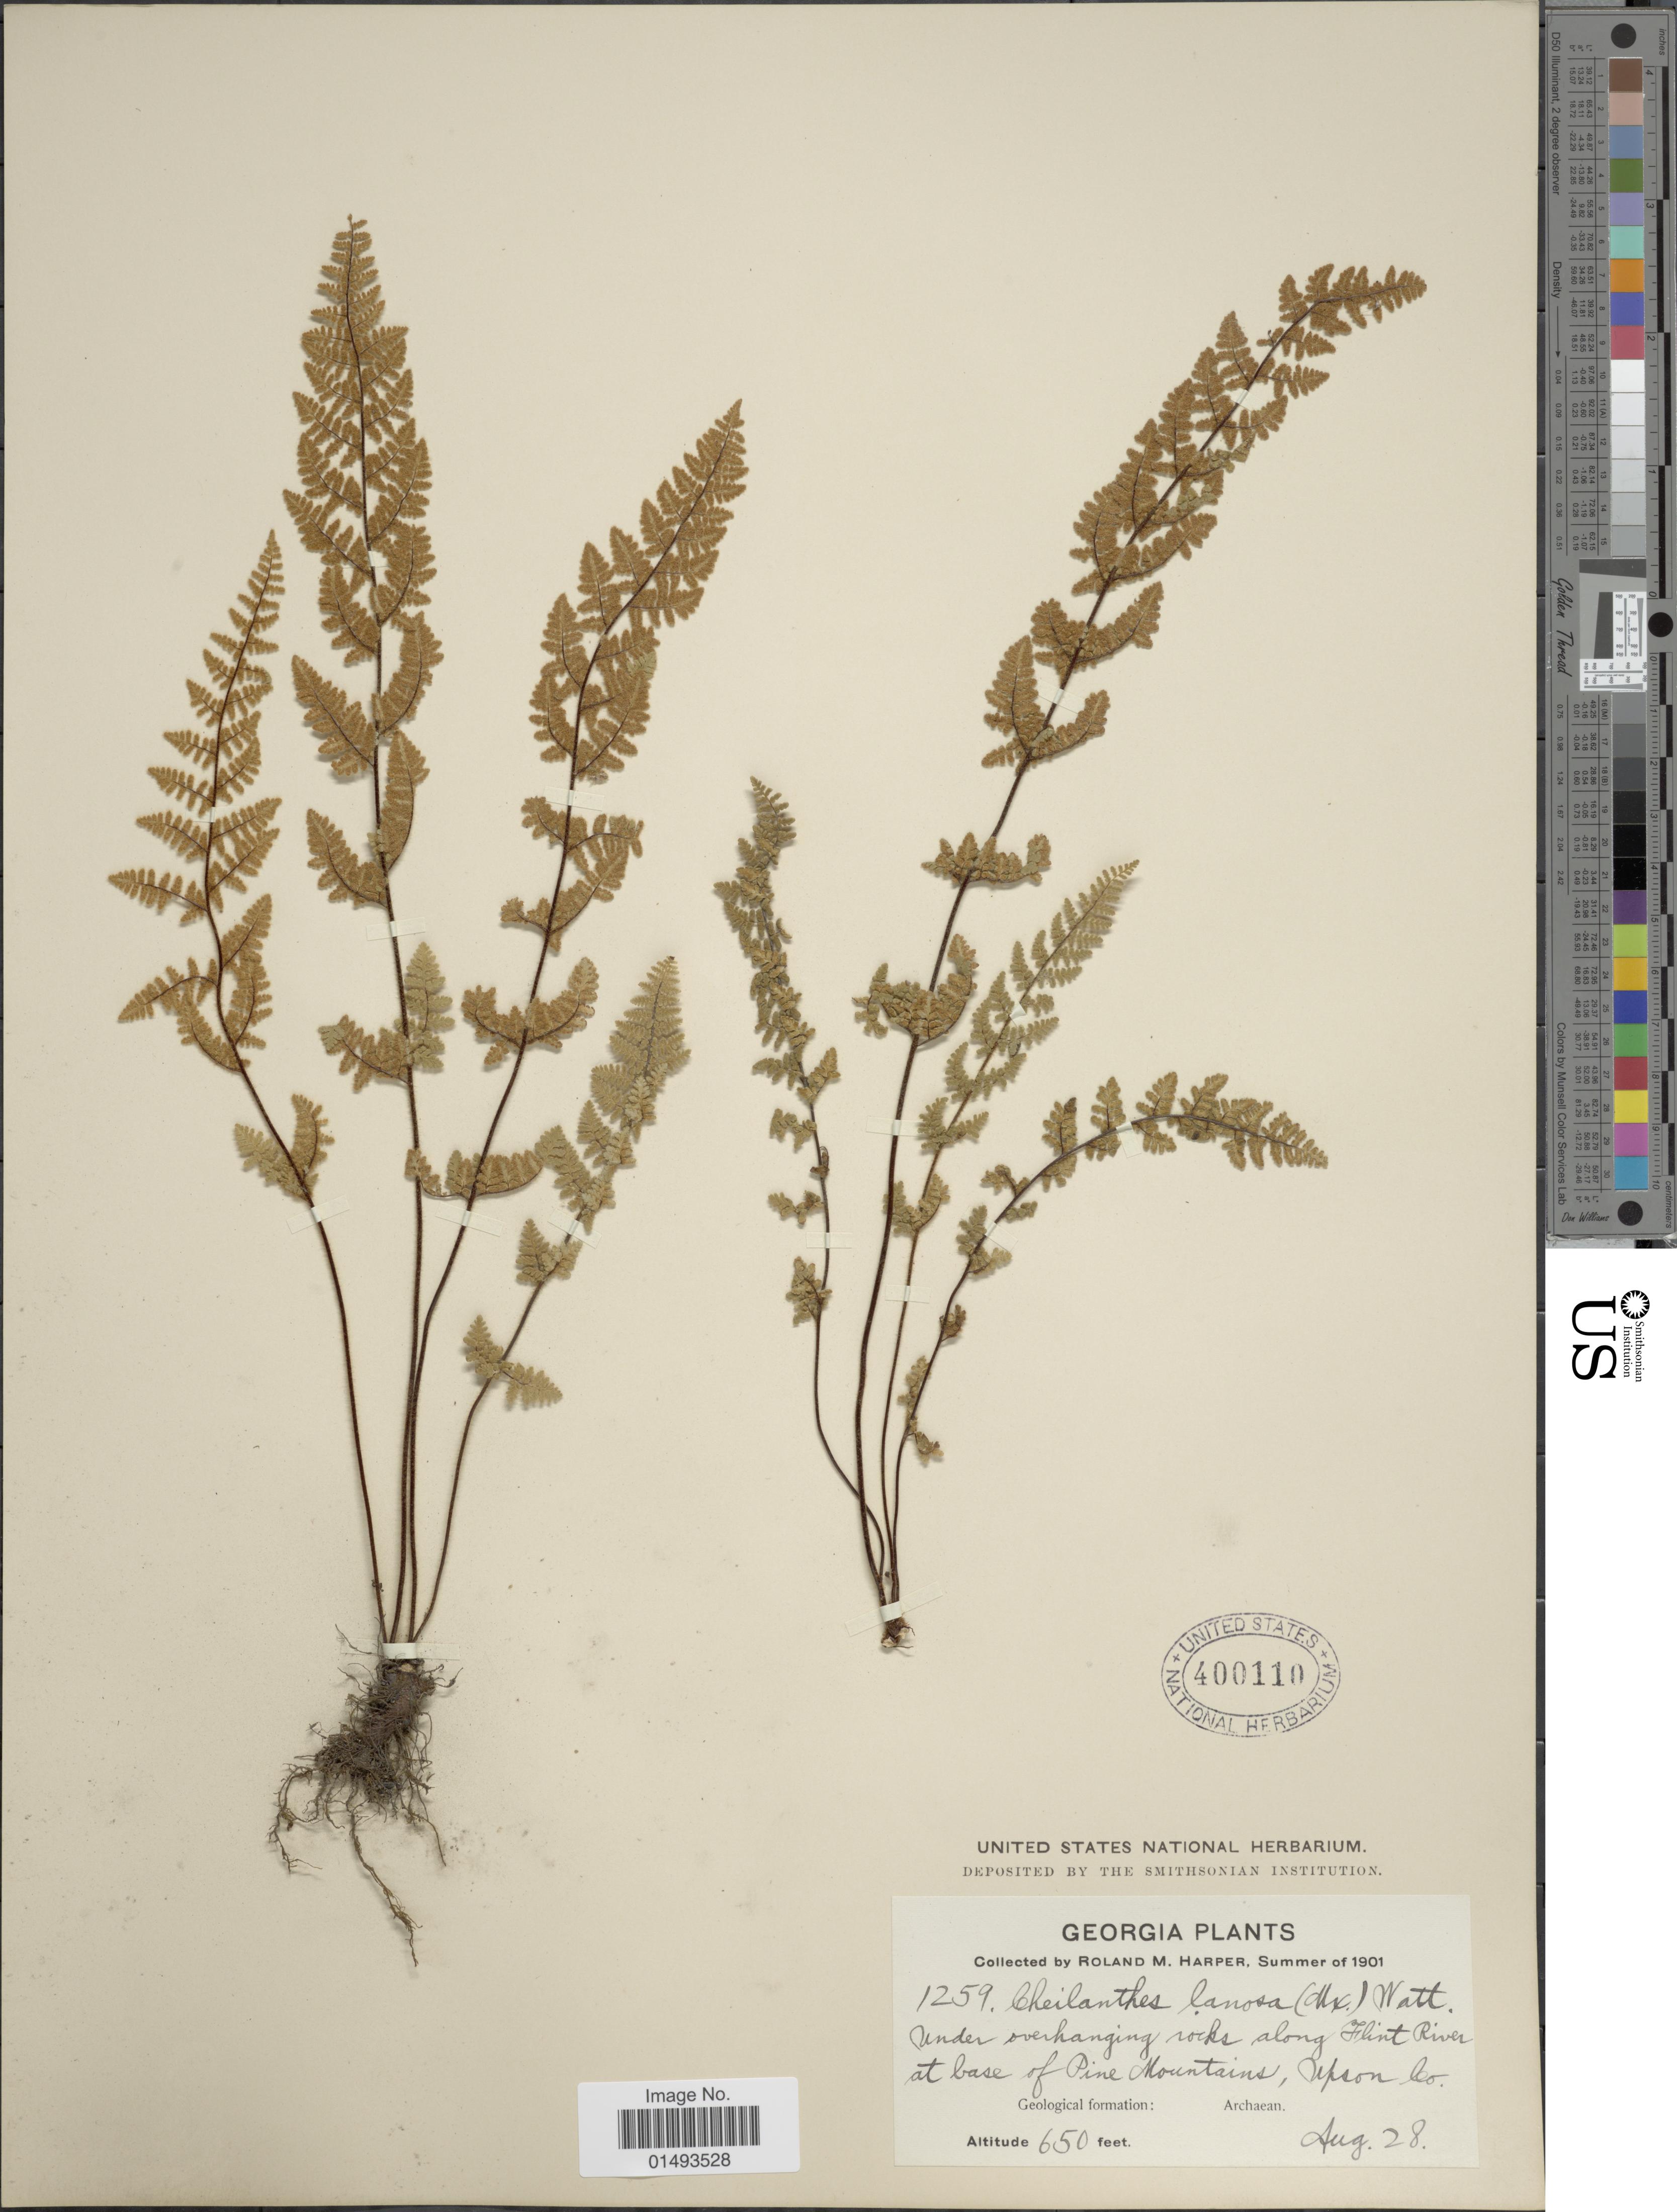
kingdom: Plantae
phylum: Tracheophyta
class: Polypodiopsida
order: Polypodiales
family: Pteridaceae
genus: Myriopteris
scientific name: Myriopteris lanosa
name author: (Michx.) Grusz & Windham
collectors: R. M. Harper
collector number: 1259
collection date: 1901-08-28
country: United States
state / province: Georgia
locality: Georgia Plants, Under overhanging rocks along Clint River at base of Pine Mountains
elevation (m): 198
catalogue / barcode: US 400110